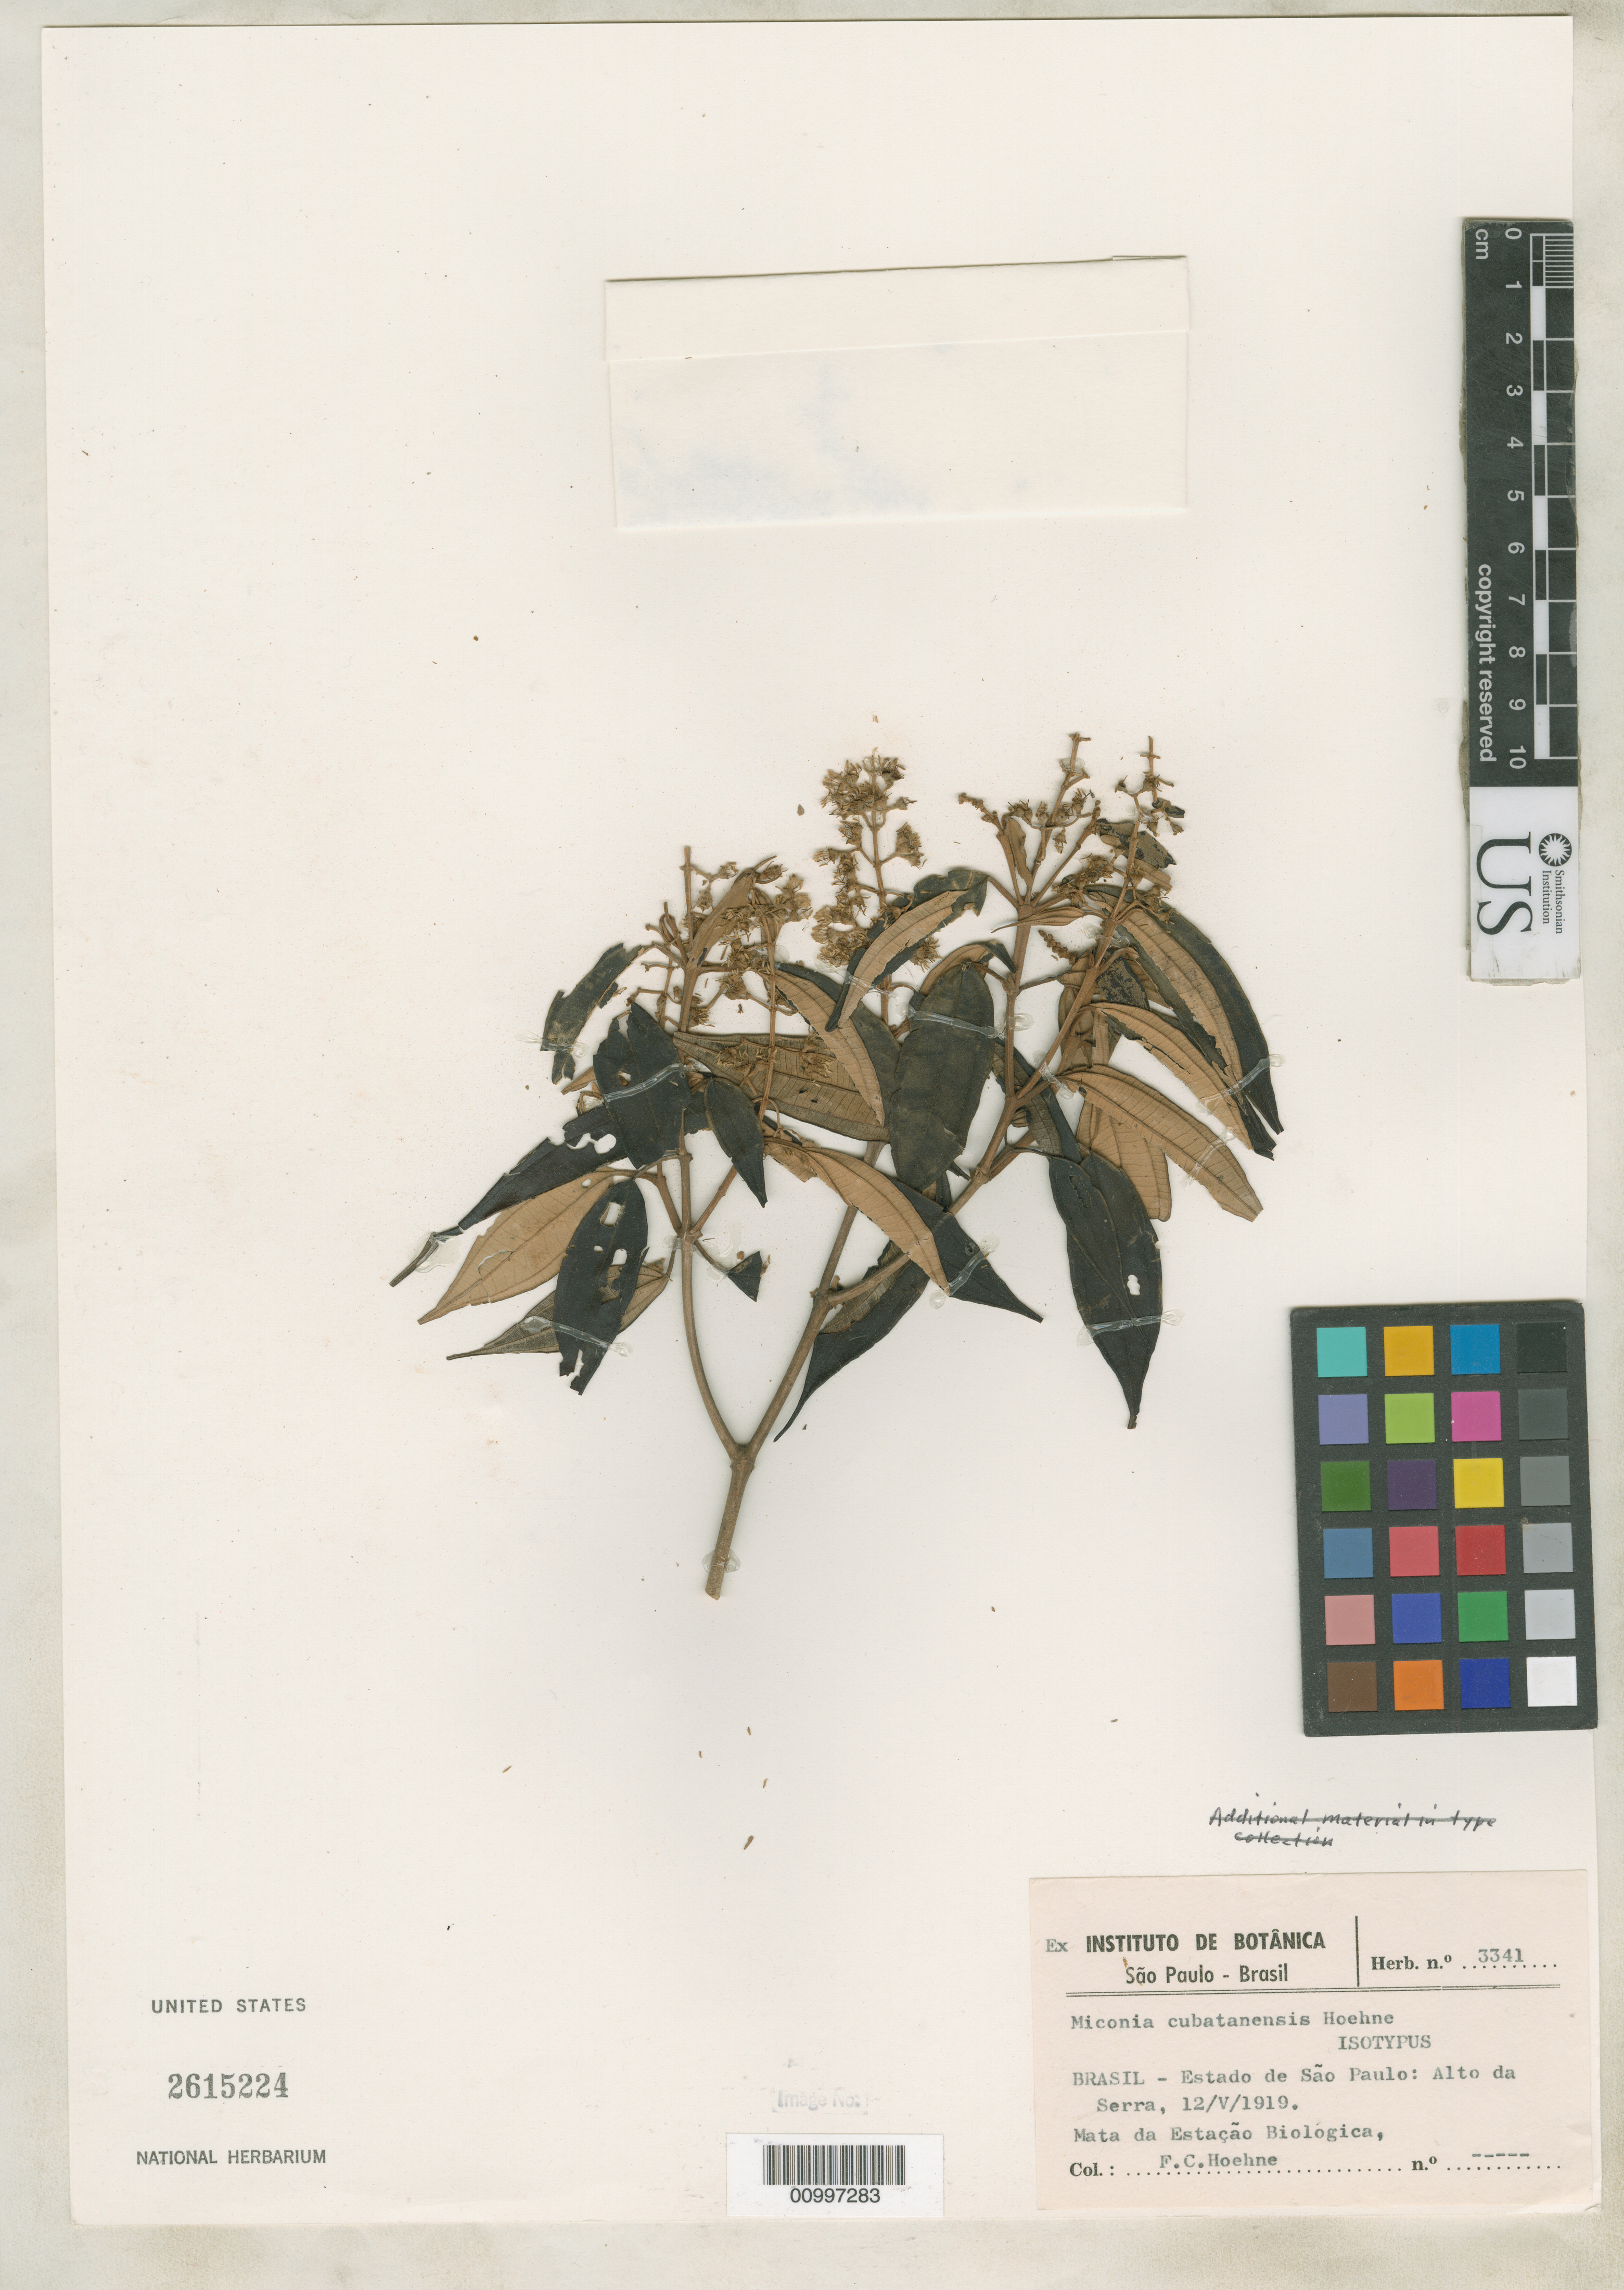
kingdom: Plantae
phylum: Tracheophyta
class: Magnoliopsida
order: Myrtales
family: Melastomataceae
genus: Miconia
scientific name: Miconia cubatanensis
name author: Hoehne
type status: Isotype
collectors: F. C. Hoehne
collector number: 3341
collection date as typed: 12 May 1919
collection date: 1919-05-12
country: Brazil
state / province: São Paulo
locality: Alto da Serra. Mata da Estacao Biologica.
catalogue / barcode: US 2615224